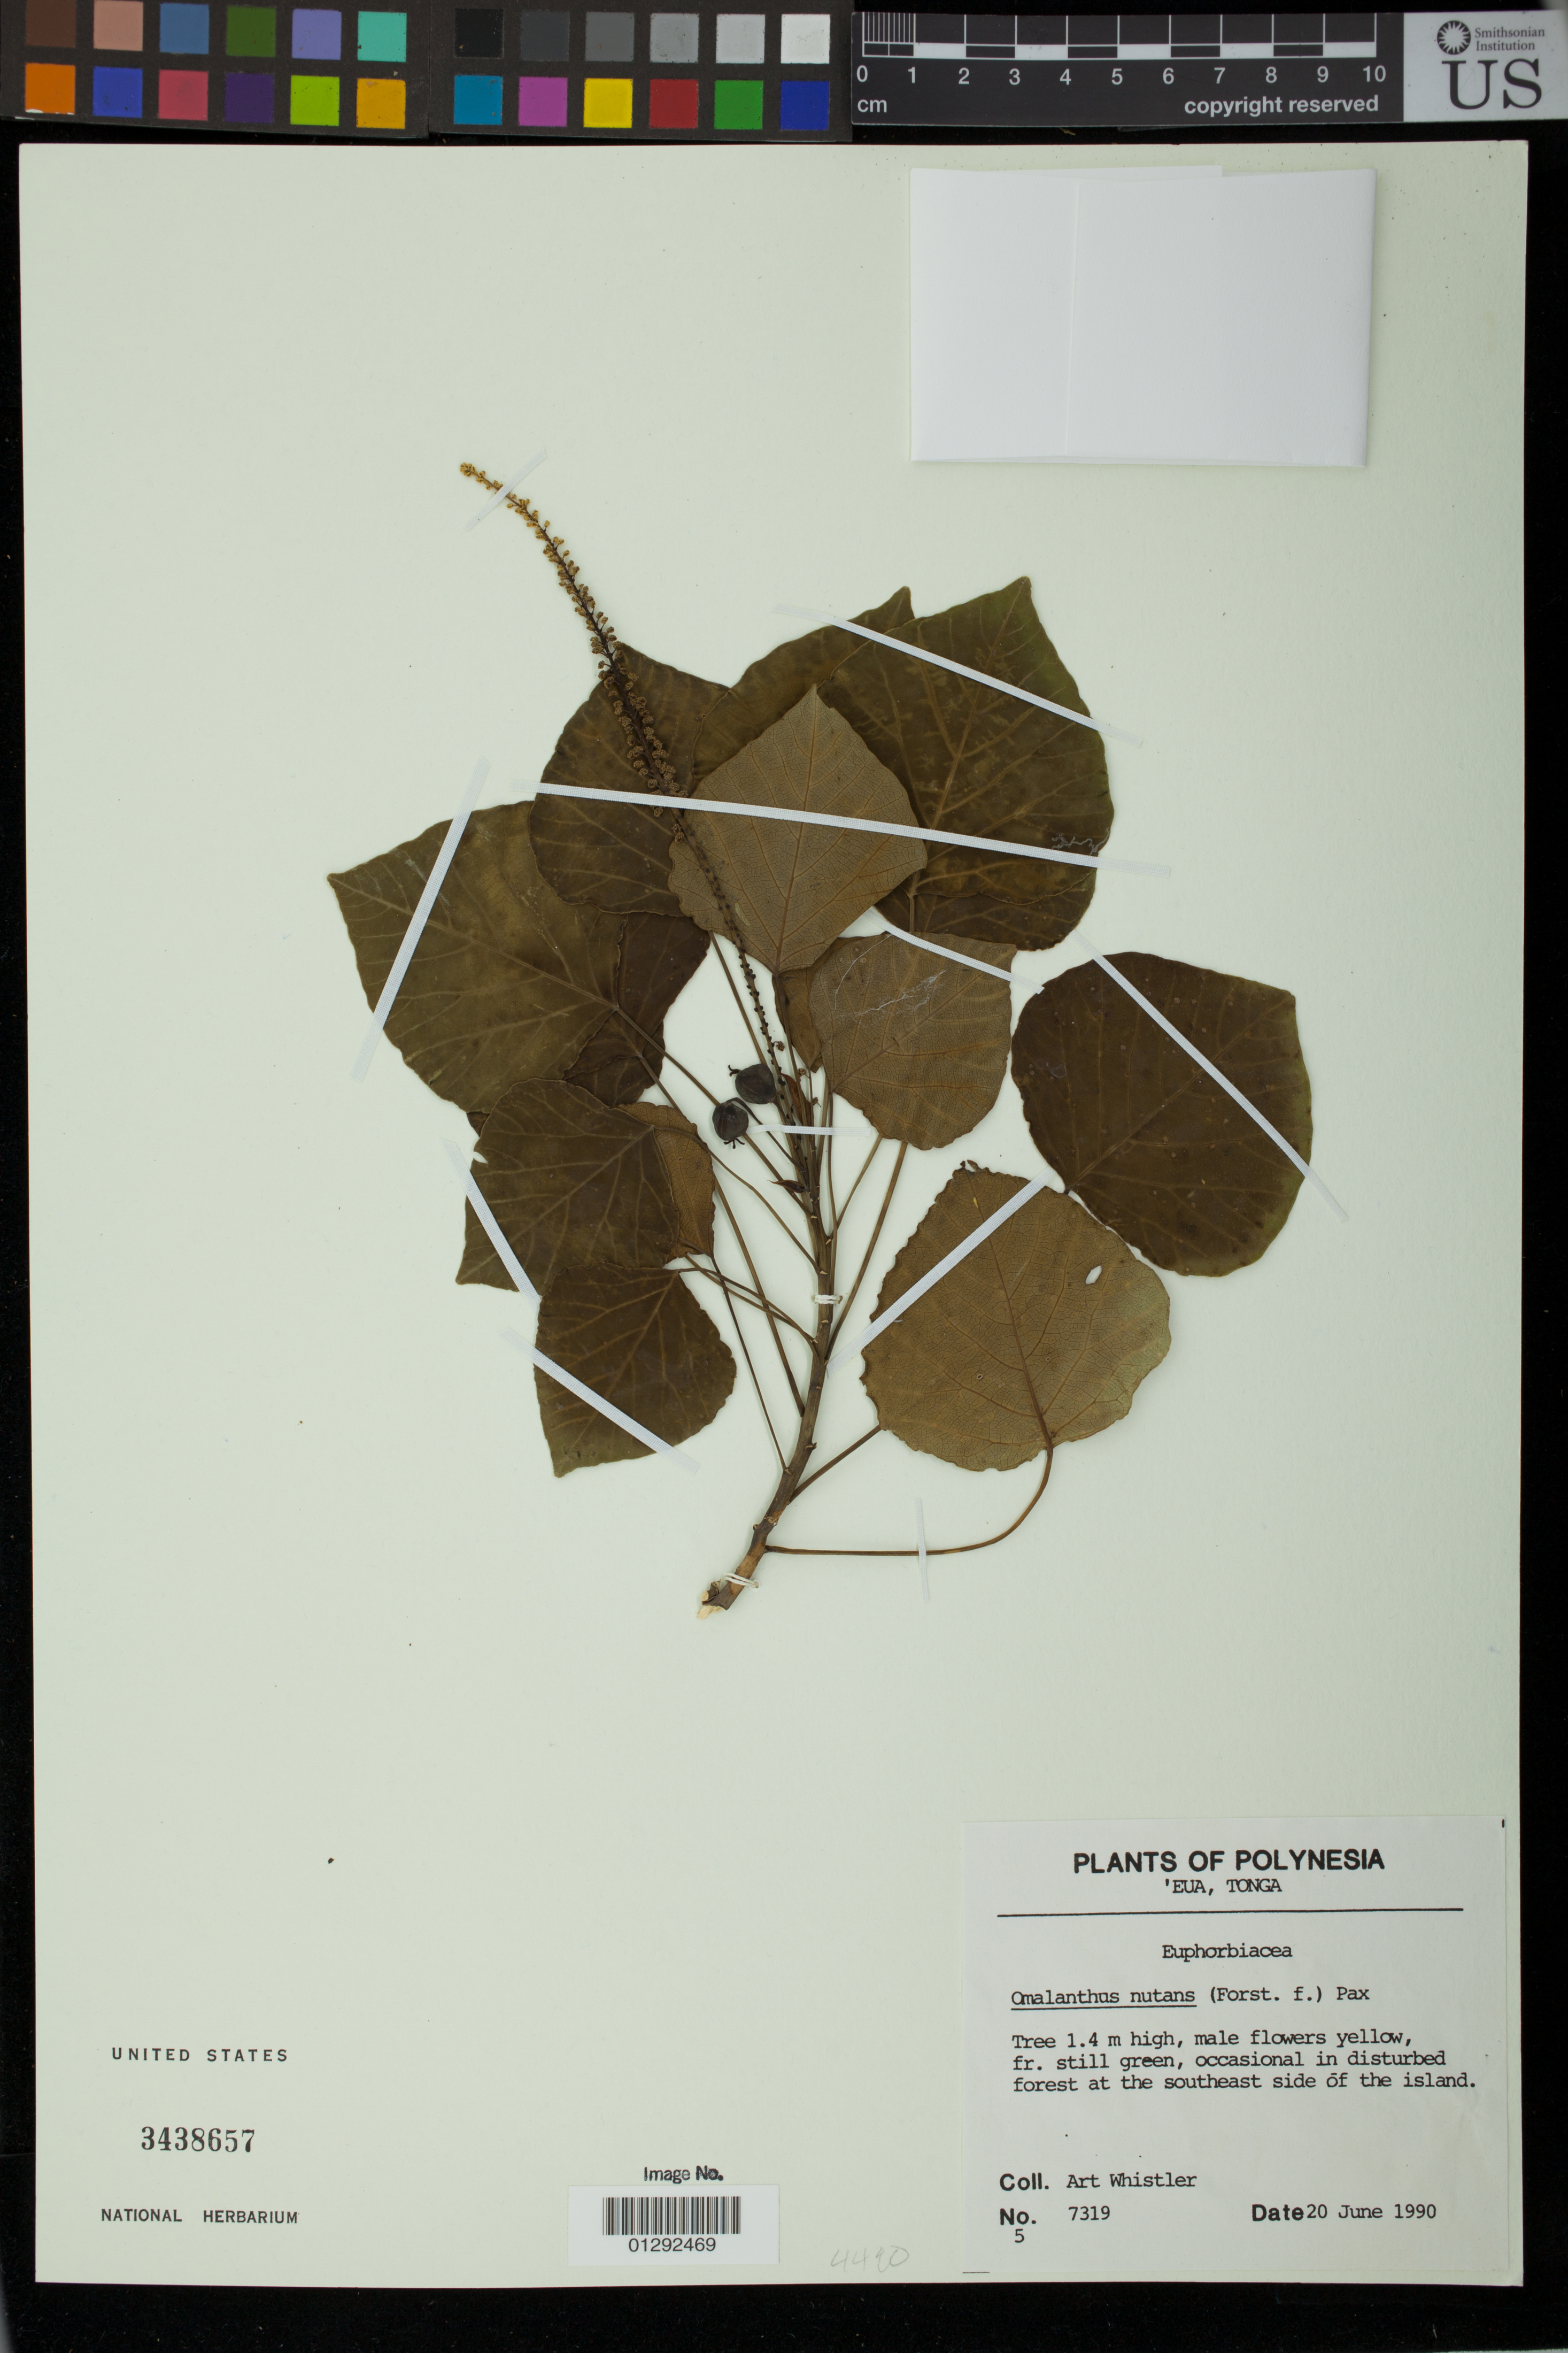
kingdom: Plantae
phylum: Tracheophyta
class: Magnoliopsida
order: Malpighiales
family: Euphorbiaceae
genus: Homalanthus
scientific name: Homalanthus nutans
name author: (G. Forst.) Guill.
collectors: A. Whistler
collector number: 7319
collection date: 1990-06-20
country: Tonga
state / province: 'Eua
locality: Southeast side of the island.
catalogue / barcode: US 3438657